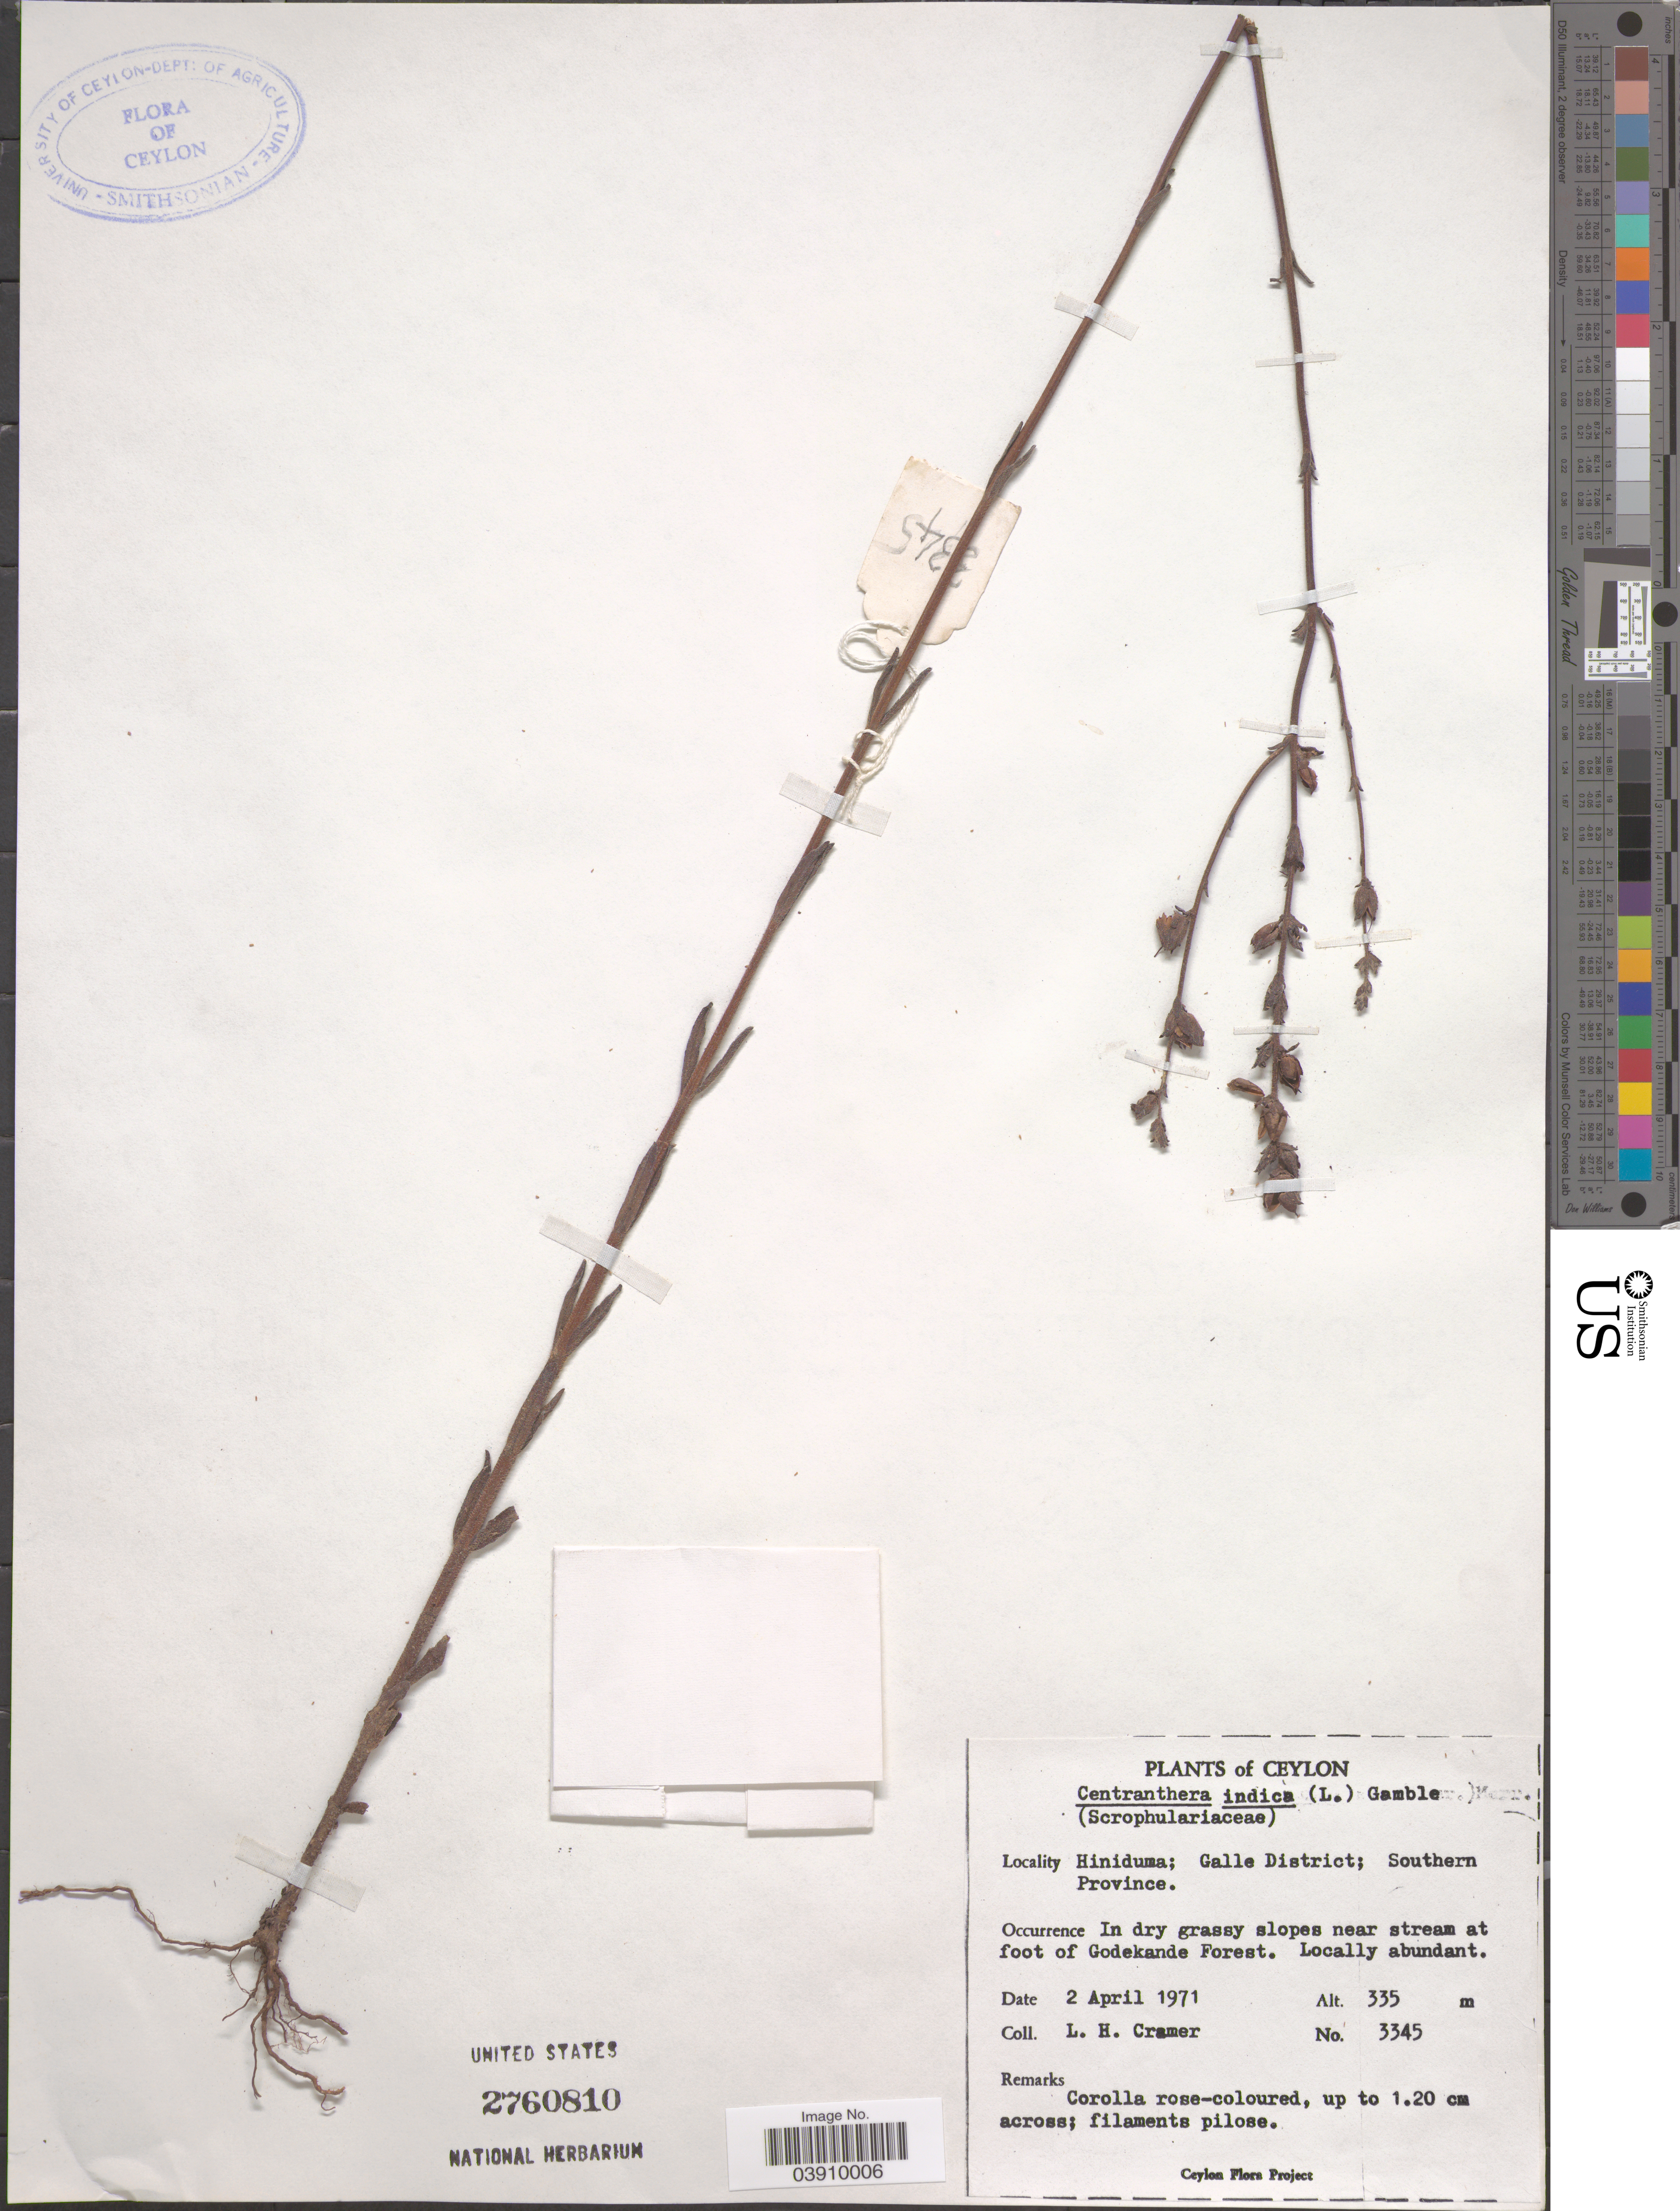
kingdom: Plantae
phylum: Tracheophyta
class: Magnoliopsida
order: Lamiales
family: Orobanchaceae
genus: Centranthera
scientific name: Centranthera indica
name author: (L.) Gamble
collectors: L. H. Cramer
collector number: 3345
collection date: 1971-04-02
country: Sri Lanka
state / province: Southern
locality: Ceylon. Hiniduma; Galle District. In dry grassy slopes near stream at foot of Godekande Forest.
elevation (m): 335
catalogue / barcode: US 2760810